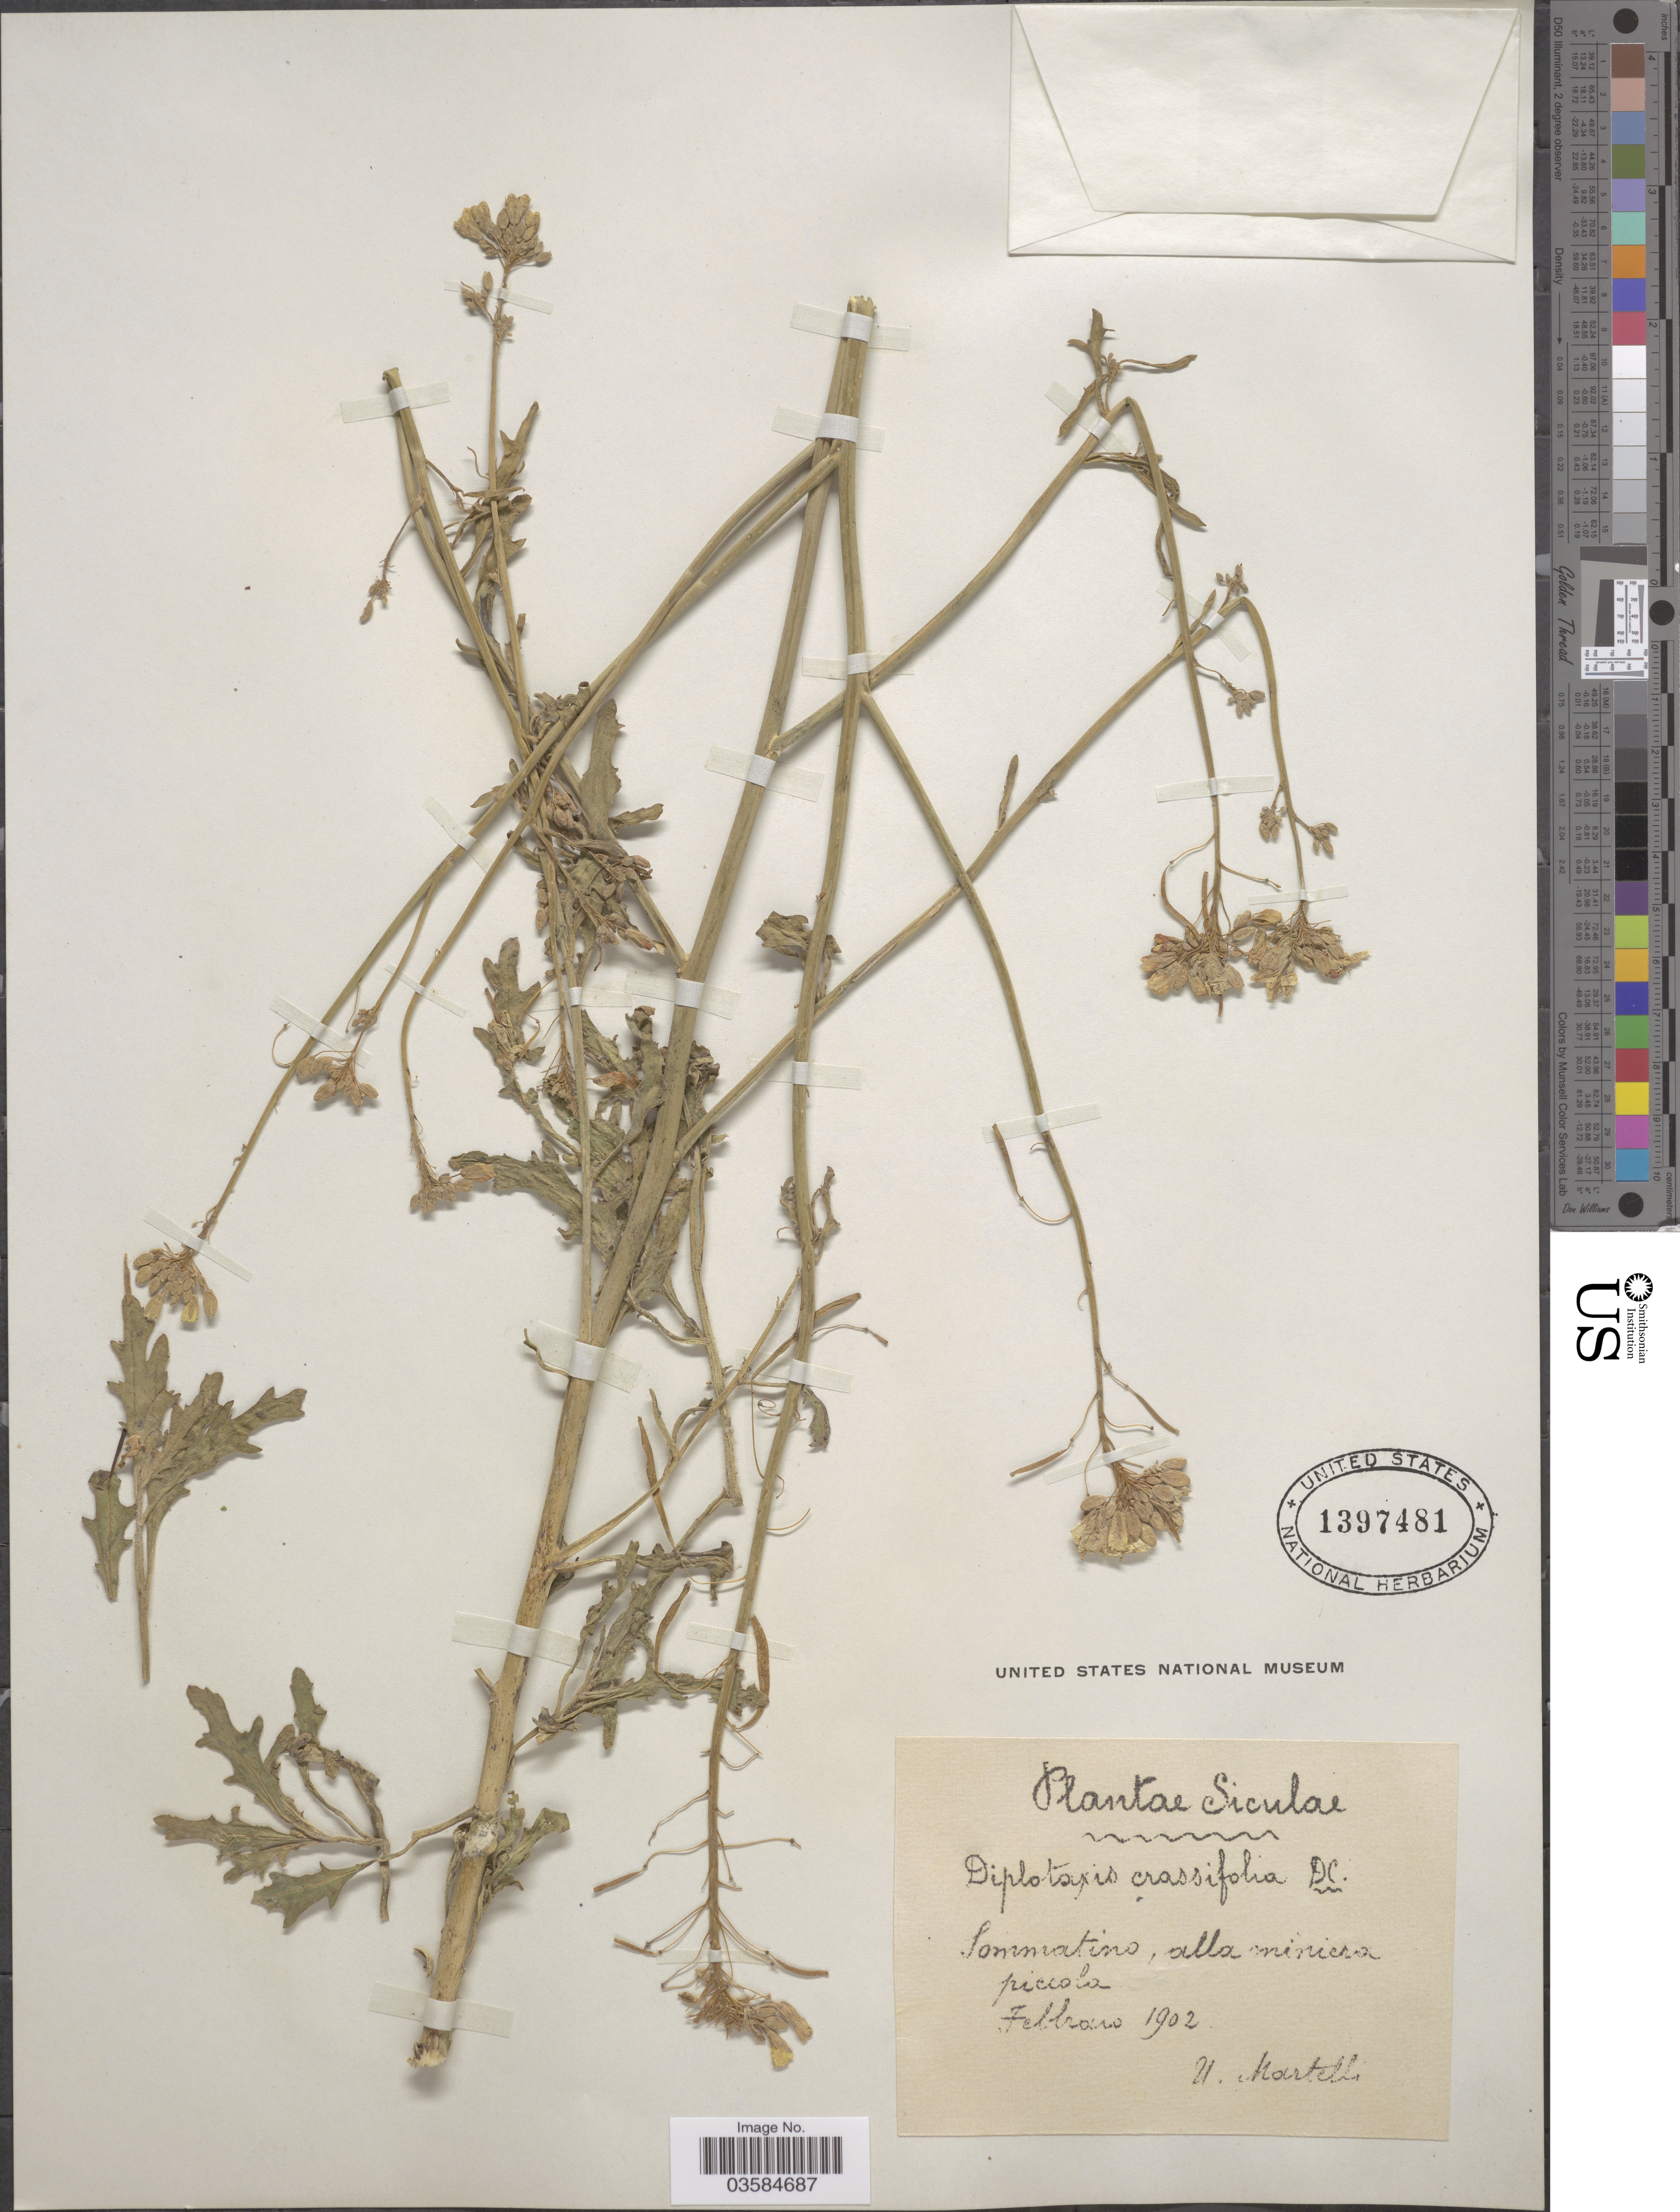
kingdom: Plantae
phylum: Tracheophyta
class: Magnoliopsida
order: Brassicales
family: Brassicaceae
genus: Diplotaxis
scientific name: Diplotaxis crassifolia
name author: DC.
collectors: U. Martelli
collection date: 1902-02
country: Italy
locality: Siculae. Sommatino, alla minicra [interpreted] piccola.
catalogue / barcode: US 1397481